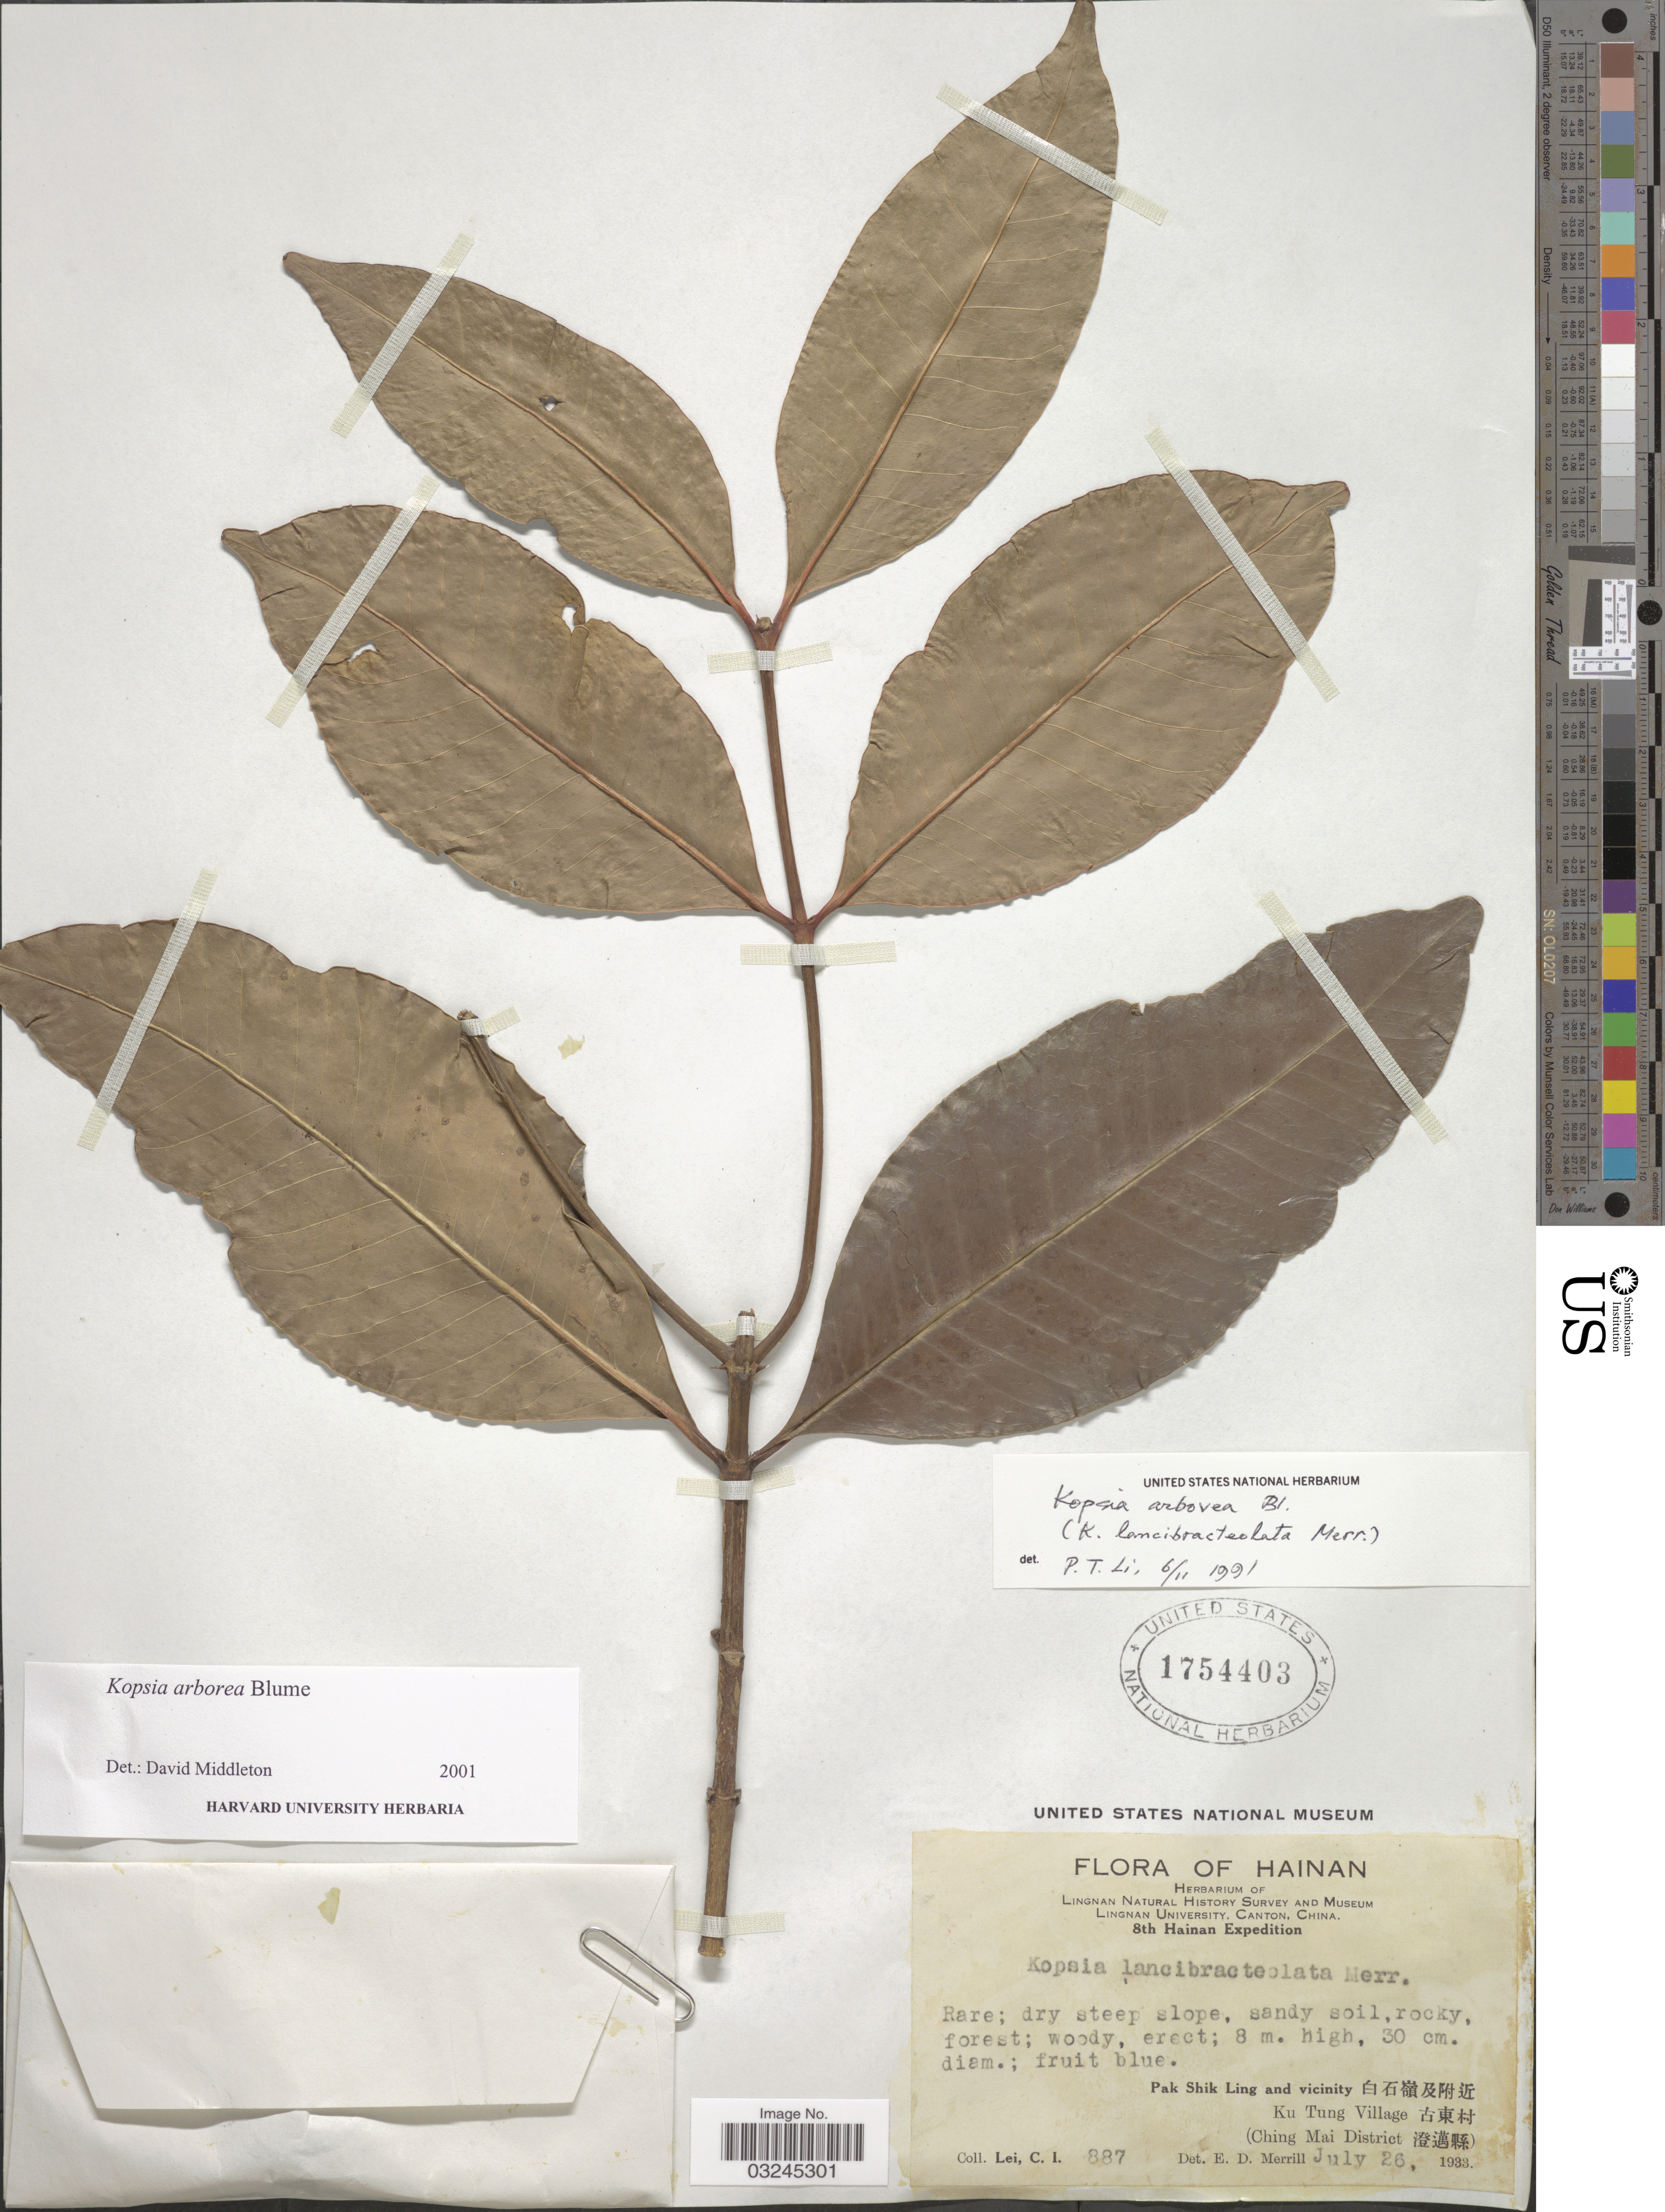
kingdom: Plantae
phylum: Tracheophyta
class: Magnoliopsida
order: Gentianales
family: Apocynaceae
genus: Kopsia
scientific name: Kopsia arborea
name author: Blume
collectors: C. I. Lei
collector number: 887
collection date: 1933-07-26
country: China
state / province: Hainan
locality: Pak Shik Ling and vicinity X. Ku Tung Village X. (Ching Mai District X).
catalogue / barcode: US 1754403